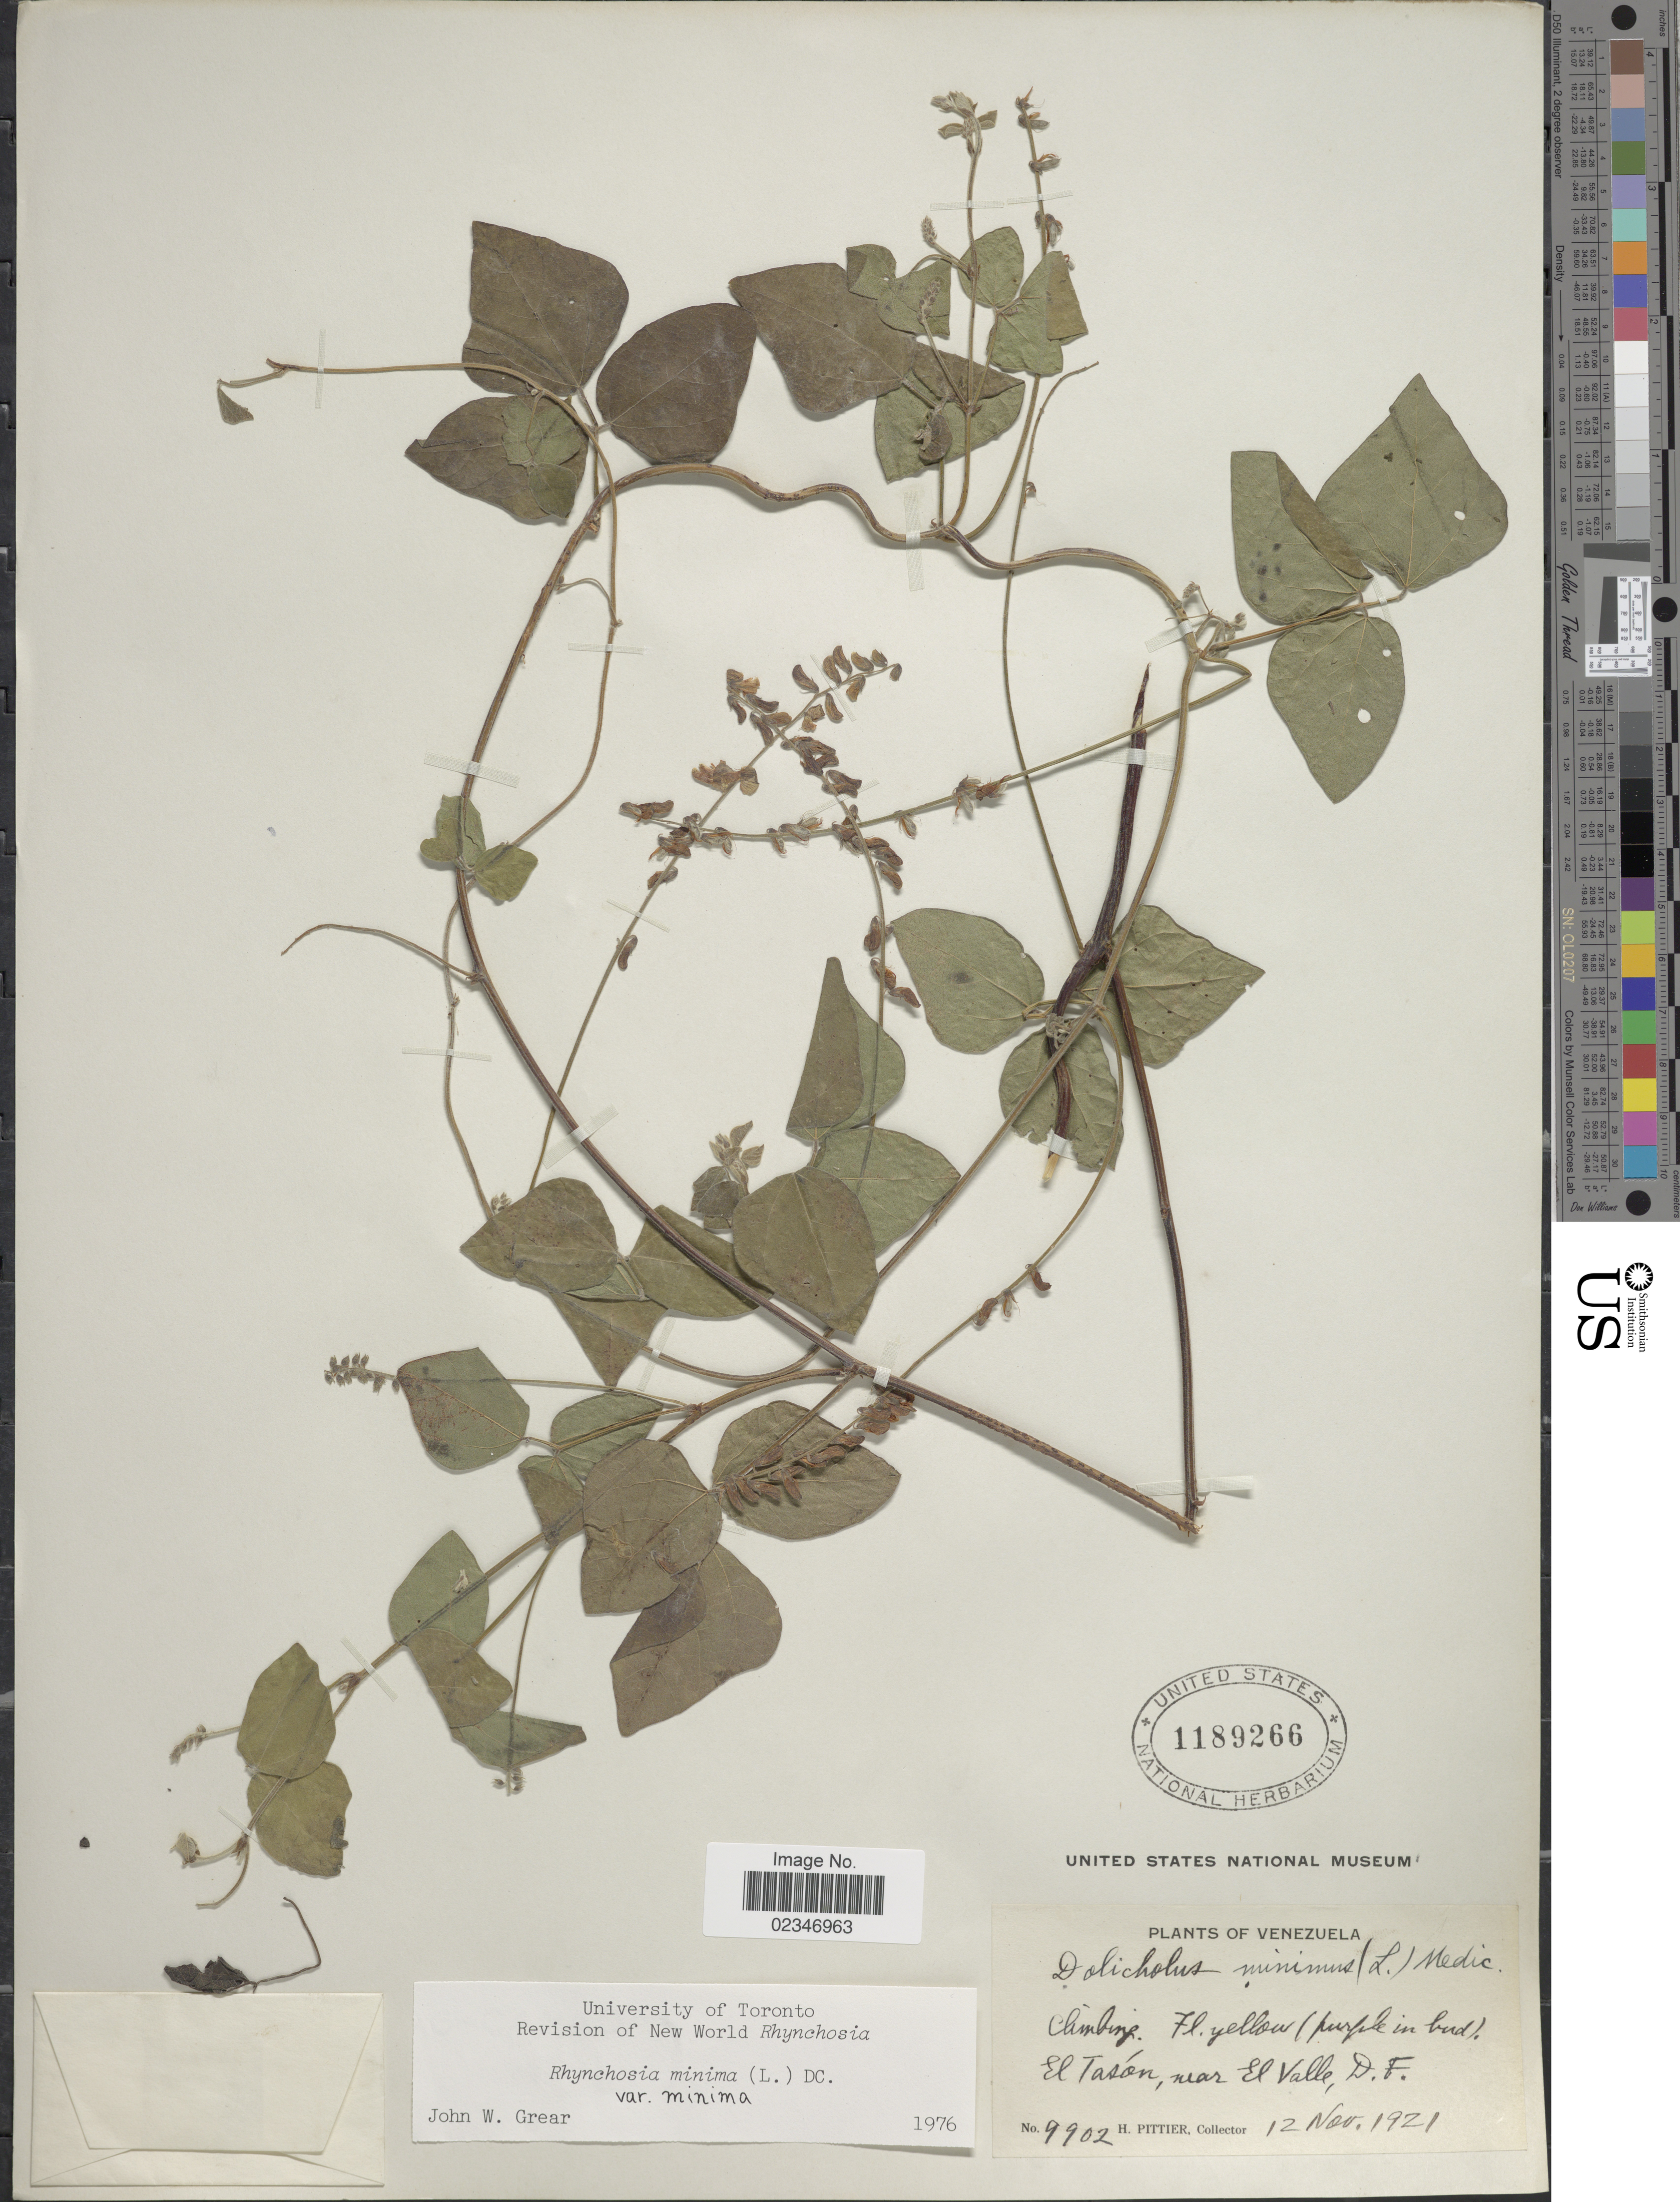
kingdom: Plantae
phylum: Tracheophyta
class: Magnoliopsida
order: Fabales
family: Fabaceae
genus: Rhynchosia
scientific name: Rhynchosia minima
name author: (L.) DC.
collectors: H. F. Pittier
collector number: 9902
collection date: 1921-11-12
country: Venezuela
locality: El Tason, near El Valle, D.F.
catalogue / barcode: US 1189266